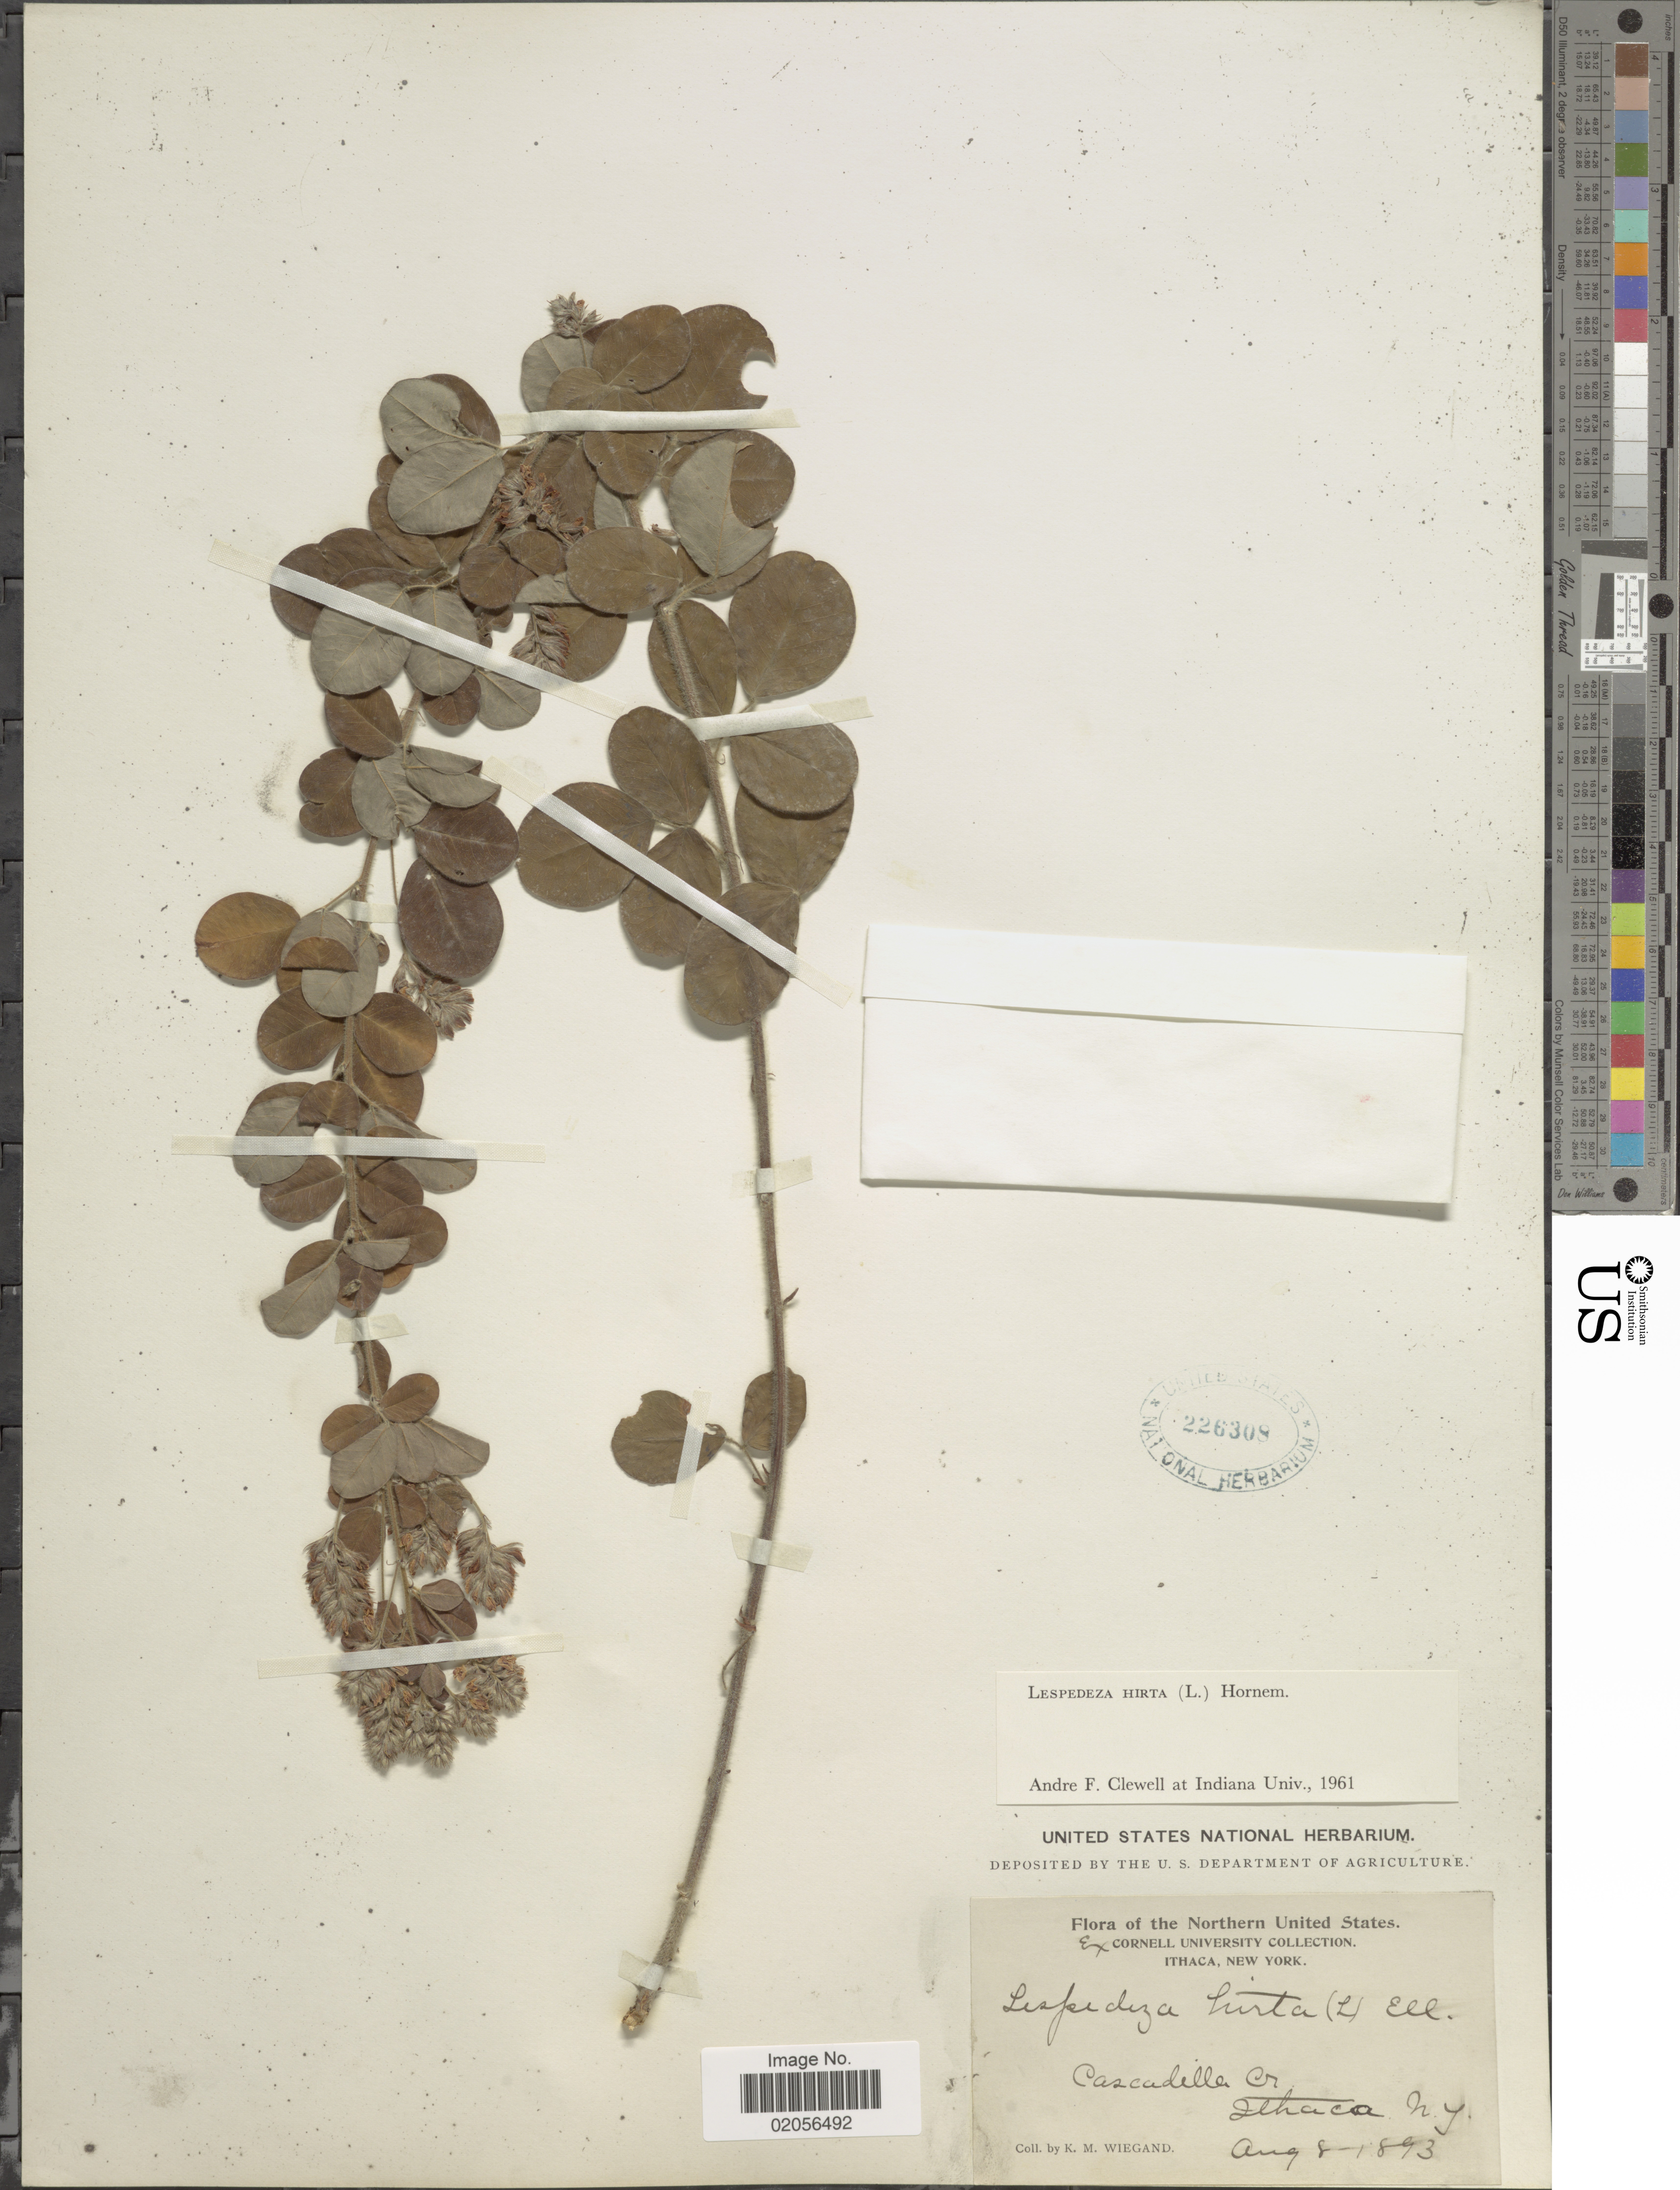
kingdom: Plantae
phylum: Tracheophyta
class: Magnoliopsida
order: Fabales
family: Fabaceae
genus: Lespedeza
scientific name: Lespedeza hirta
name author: (L.) Hornem.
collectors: K. M. Wiegand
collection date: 1893-08-08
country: United States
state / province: New York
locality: The Northern United States, Ithaca, Cascadilla Cr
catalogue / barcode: US 226308